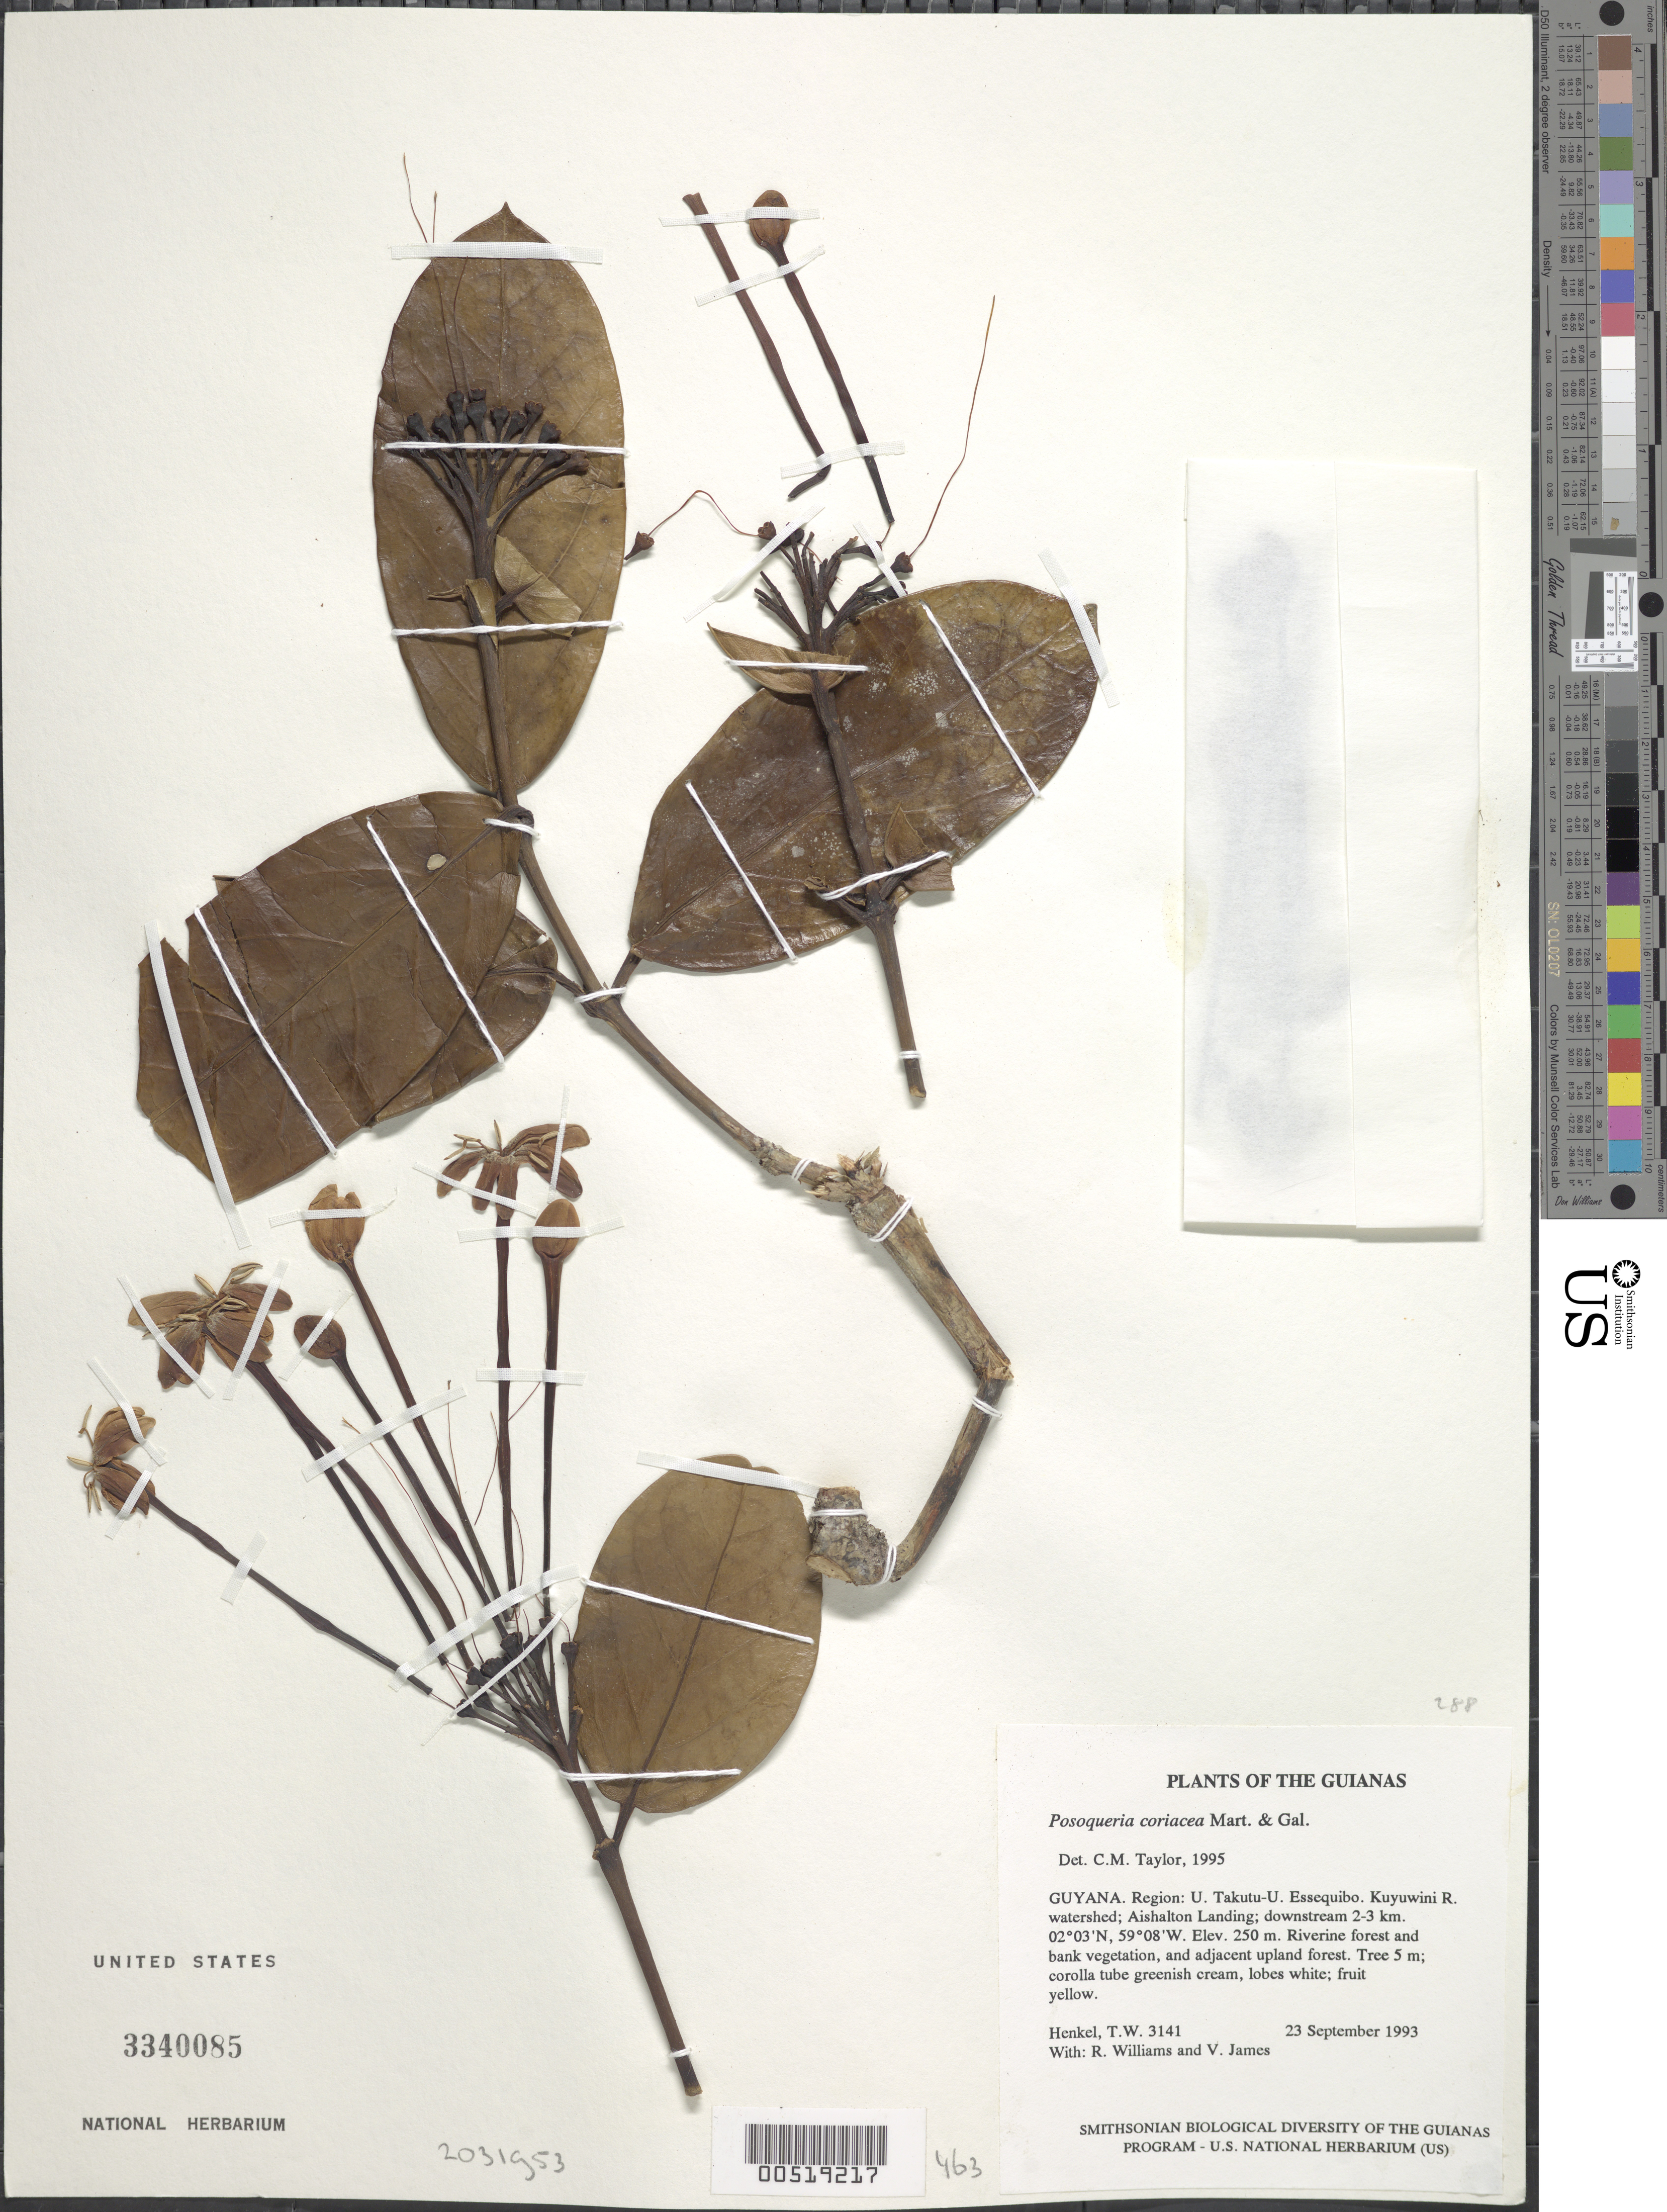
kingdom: Plantae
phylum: Tracheophyta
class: Magnoliopsida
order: Gentianales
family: Rubiaceae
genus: Posoqueria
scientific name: Posoqueria coriacea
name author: M. Martens & Galeotti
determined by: Taylor, Charlotte M.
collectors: T. Henkel, R. Williams & V. James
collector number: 3141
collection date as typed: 23 September 1993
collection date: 1993-09-23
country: Guyana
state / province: U. Takutu-U. Essequibo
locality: Kuyuwini R. watershed; Aishalton Landing; downstream 2-3 km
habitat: Riverine forest and bank vegetation, and adjacent upland forest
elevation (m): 250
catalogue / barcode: US 3340085